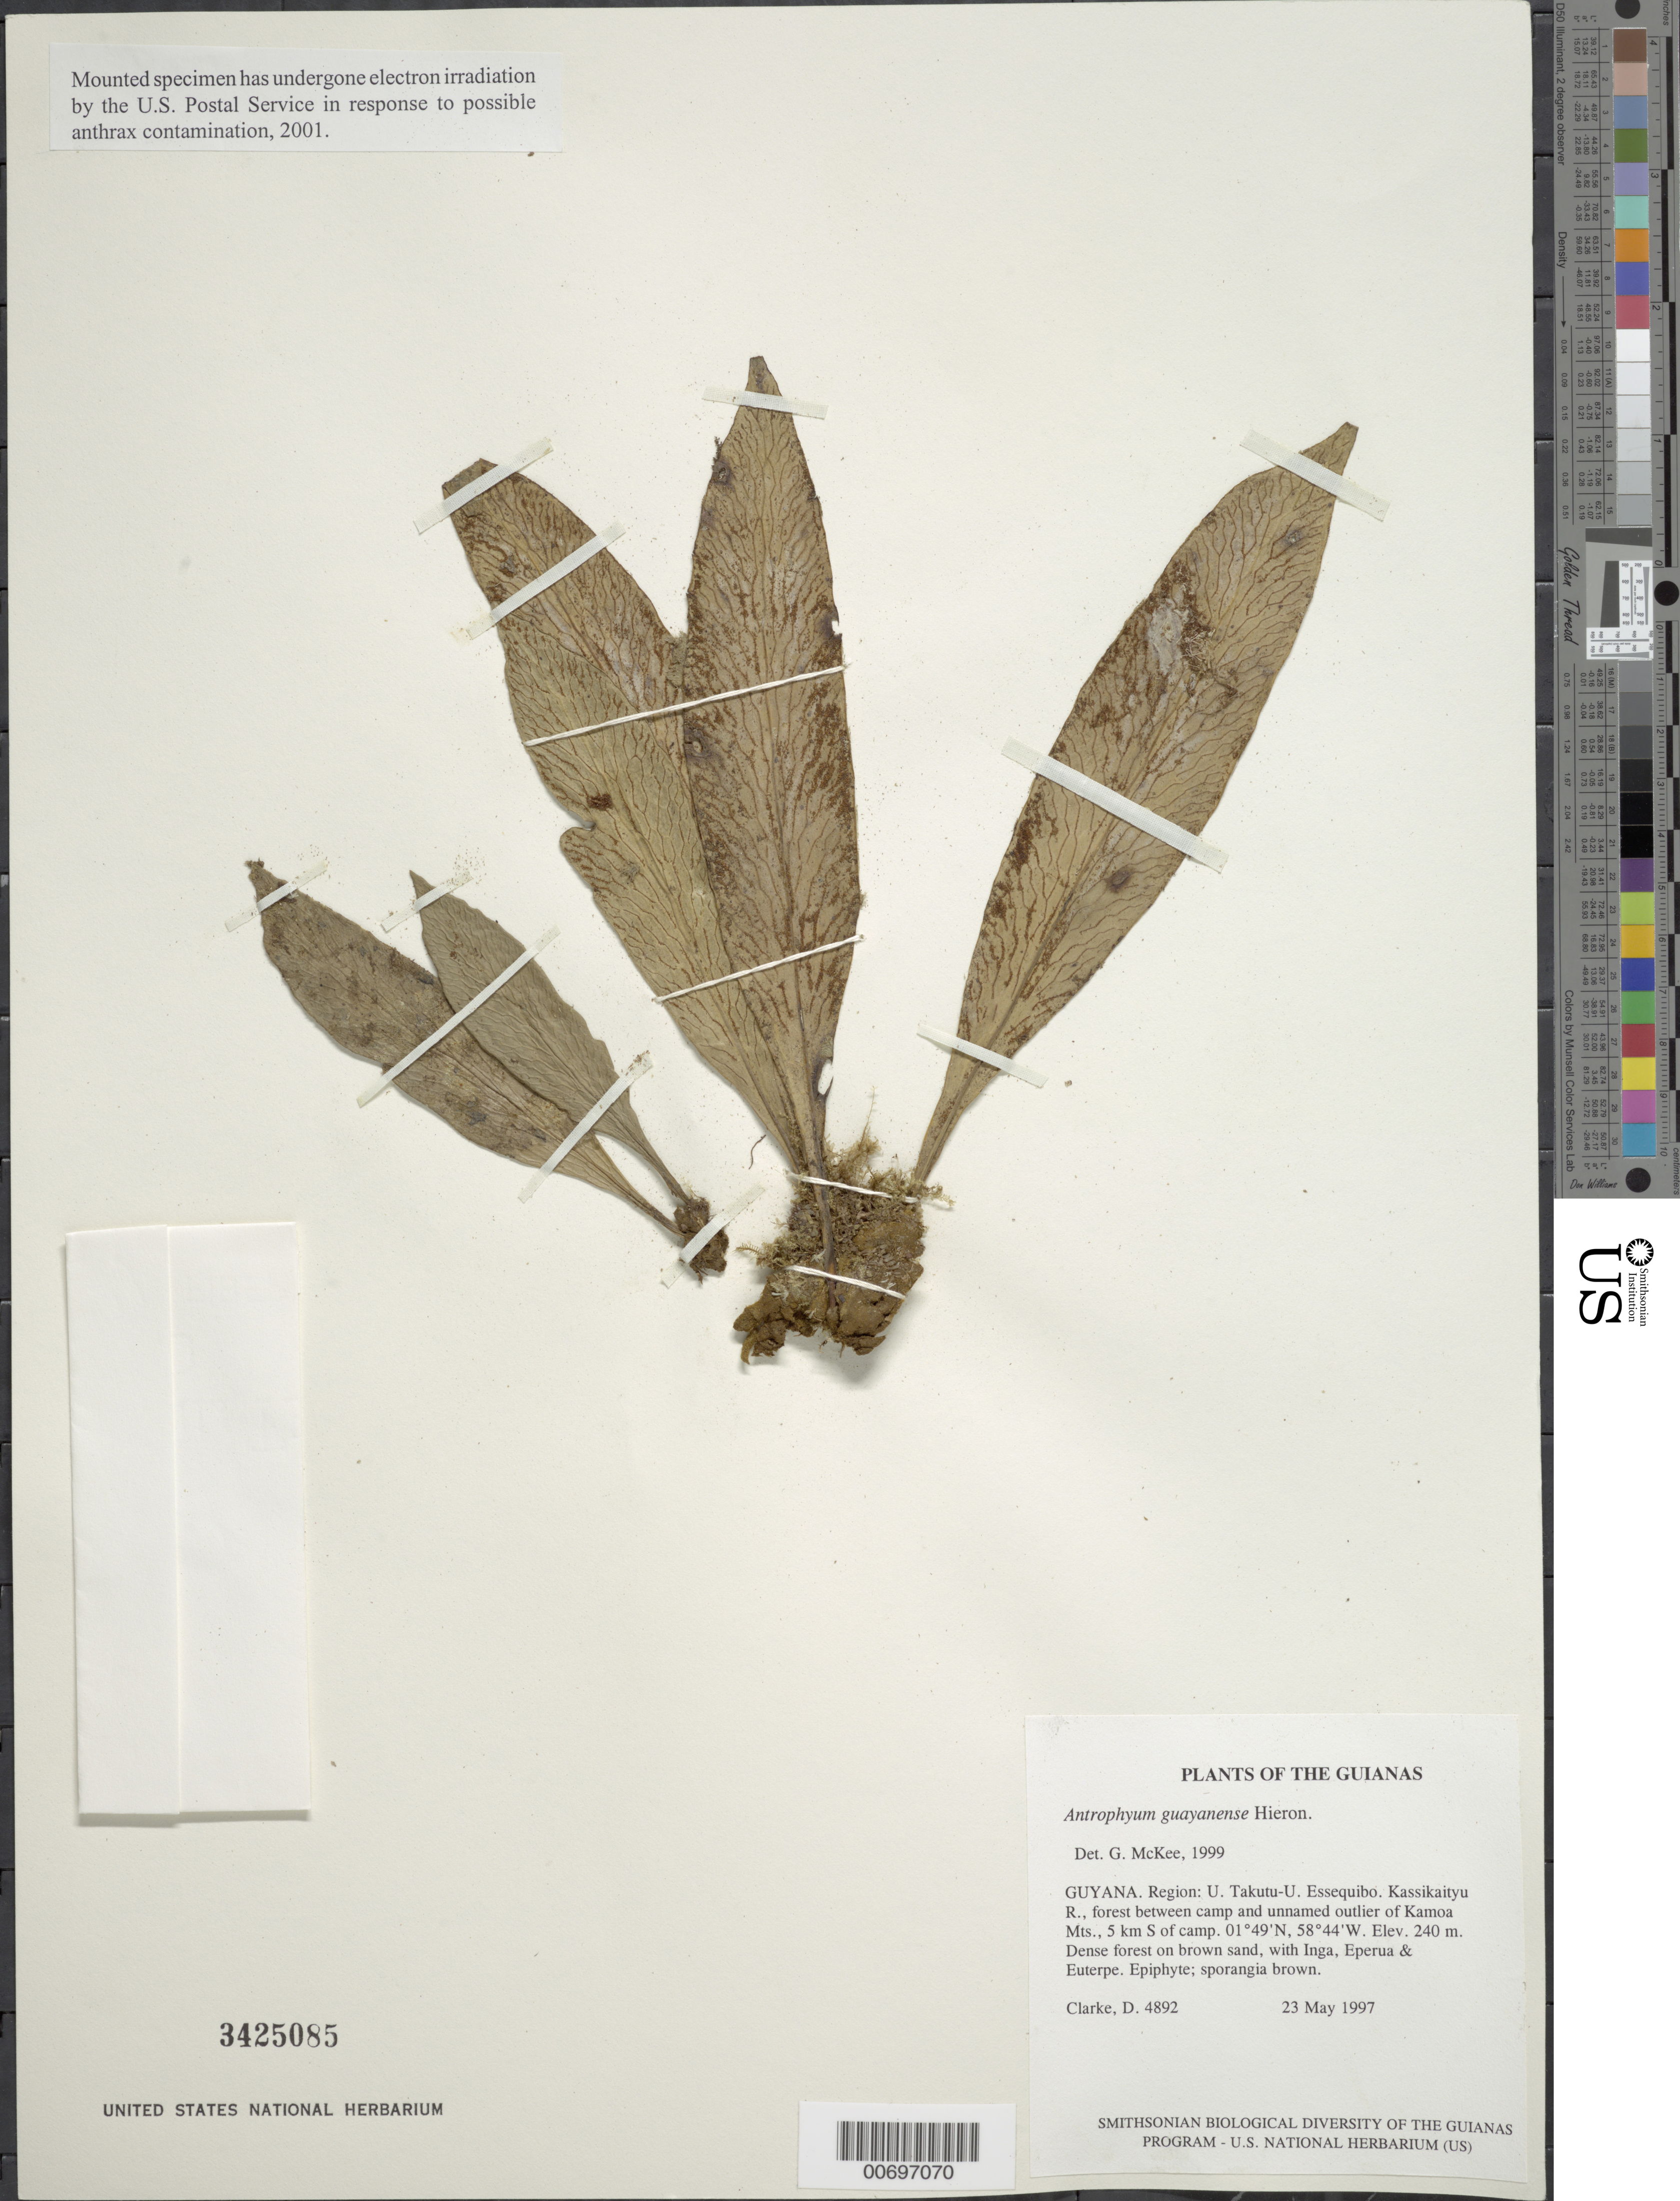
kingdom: Plantae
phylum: Tracheophyta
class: Polypodiopsida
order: Polypodiales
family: Pteridaceae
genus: Polytaenium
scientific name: Polytaenium guayanense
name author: (Hieron.) Alston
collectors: H. D. Clarke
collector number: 4892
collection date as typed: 23 May 1997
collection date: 1997-05-23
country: Guyana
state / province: U. Takutu-U. Essequibo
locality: Kassikaityu R., forest between camp and unnamed outlier of Kamoa Mts., 5 km S of camp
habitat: Dense forest on brown sand, with Inga, Eperua & Euterpe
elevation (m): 240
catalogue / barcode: US 3425085